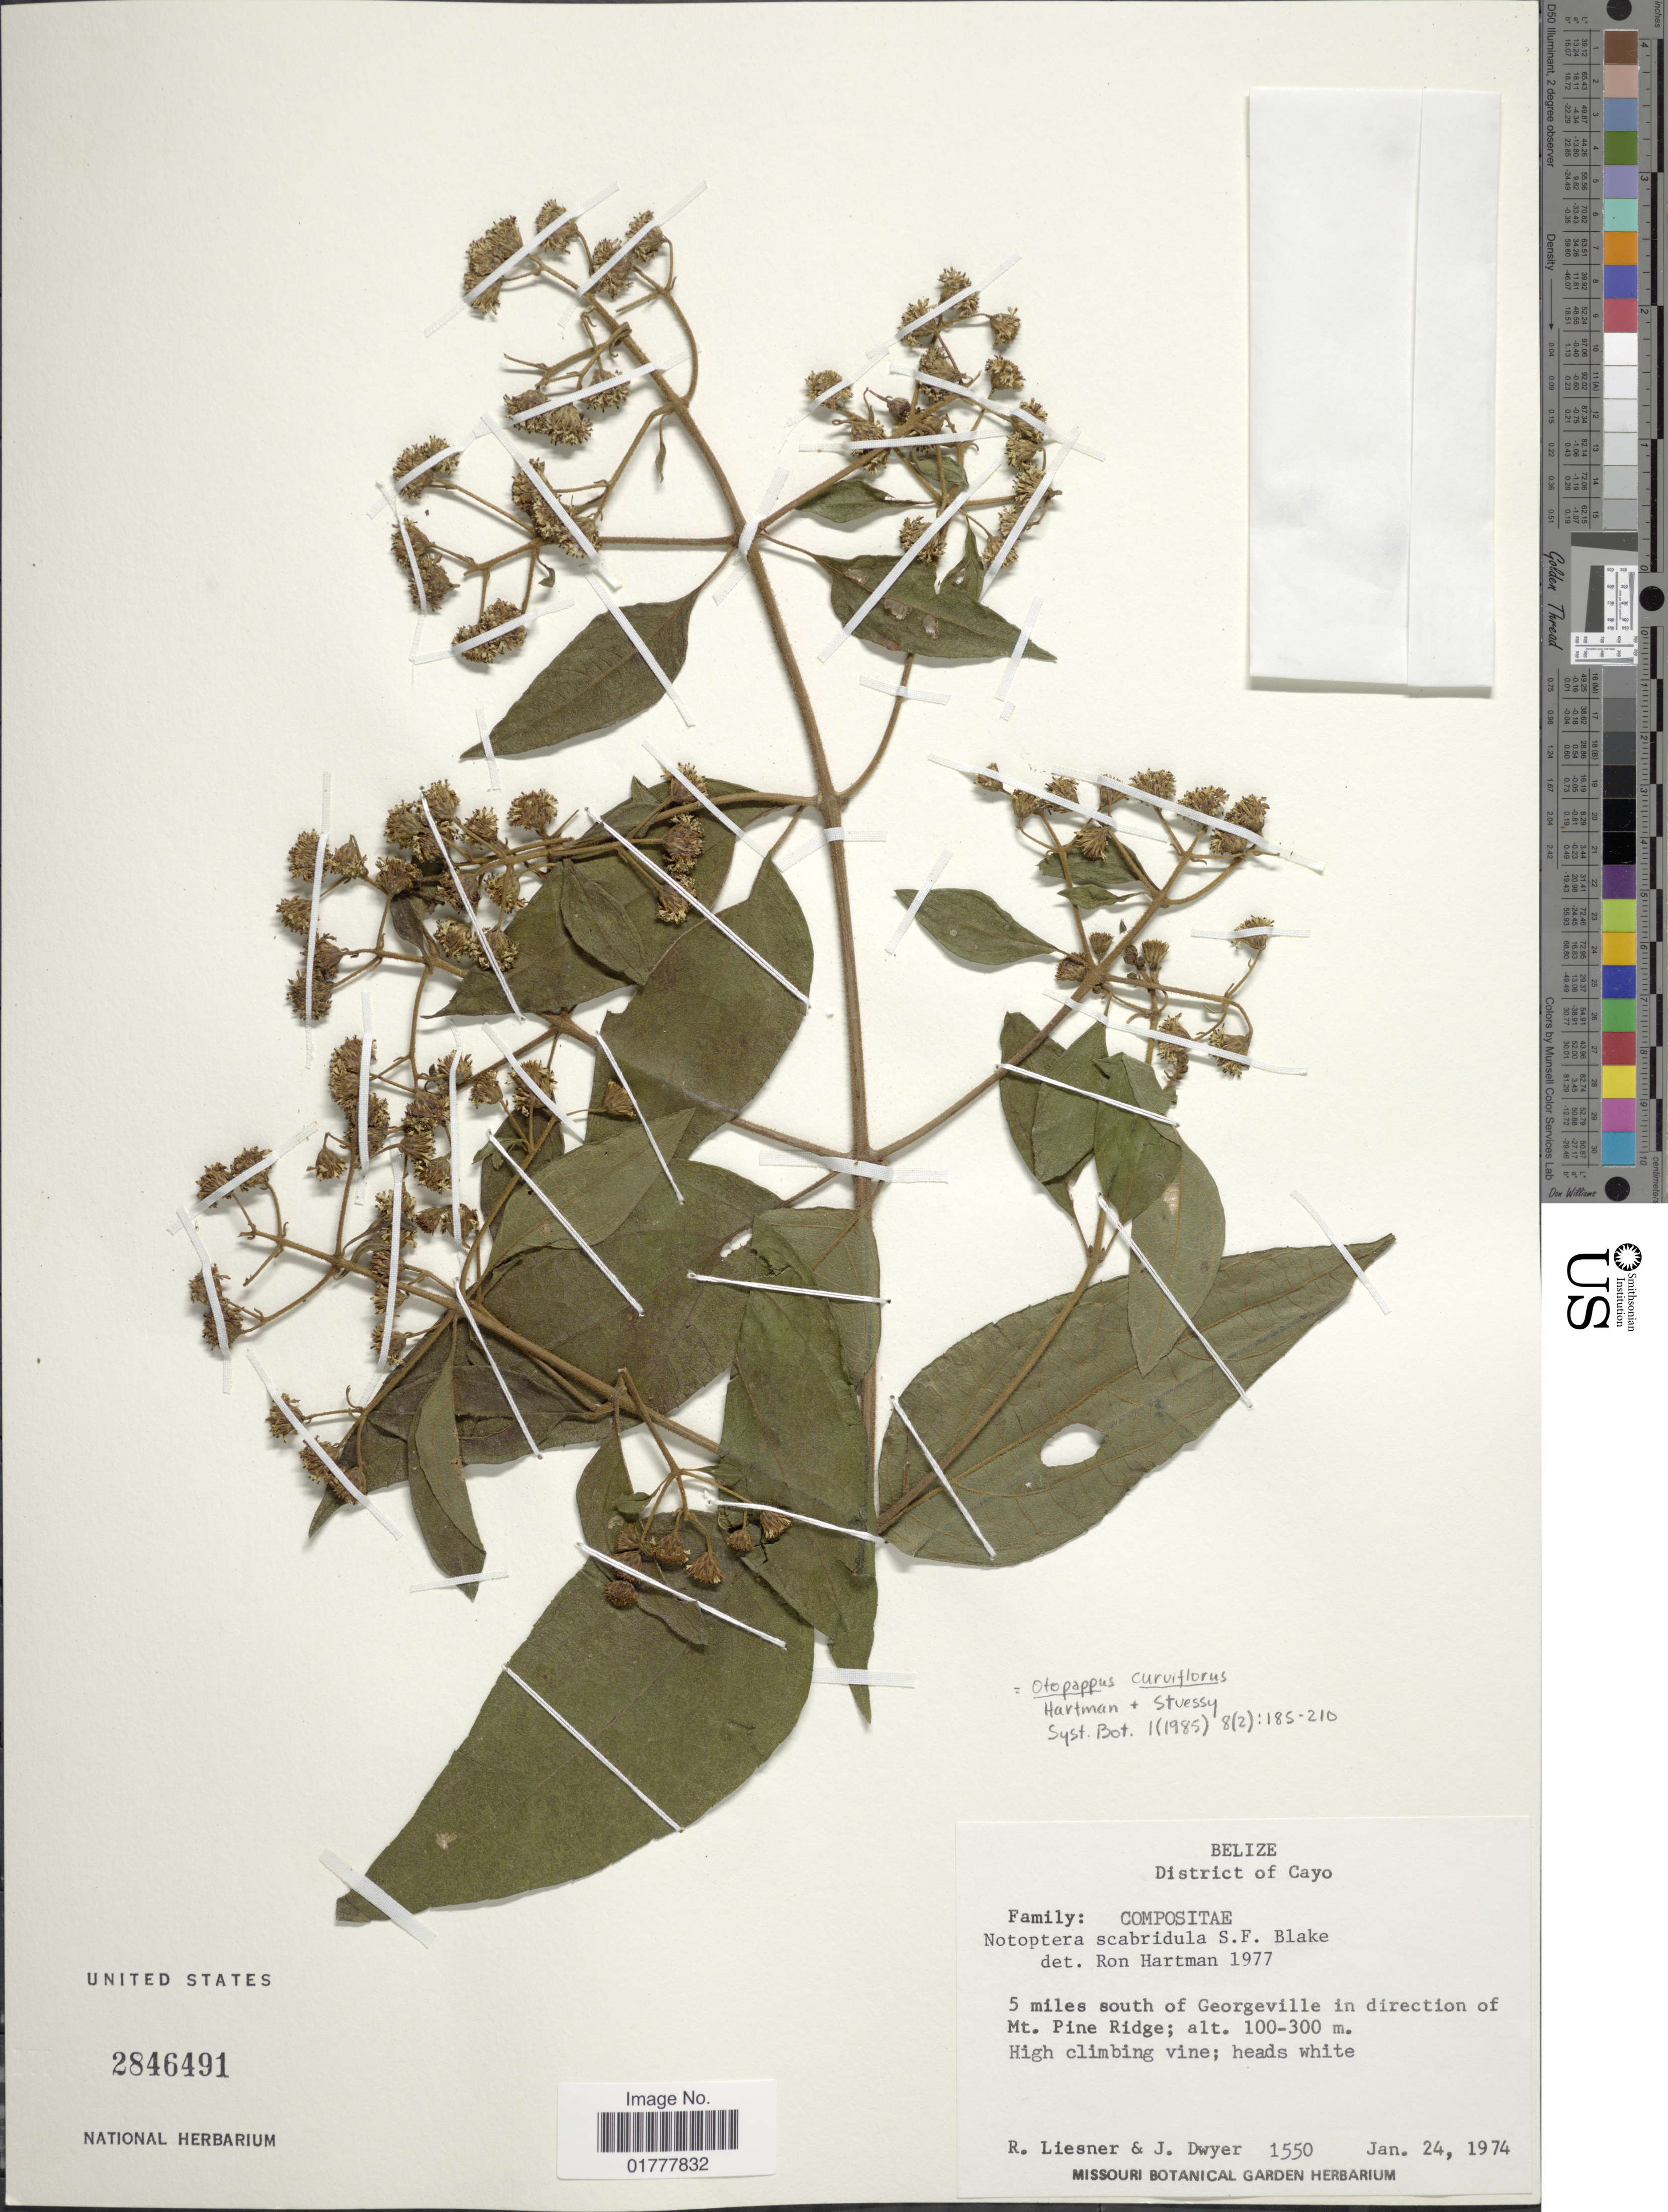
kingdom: Plantae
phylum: Tracheophyta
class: Magnoliopsida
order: Asterales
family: Asteraceae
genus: Otopappus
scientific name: Otopappus curviflorus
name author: (R. Br.) Hemsl.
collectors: R. L. Liesner & J. Dwyer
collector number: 1550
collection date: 1974-01-24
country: Belize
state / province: Cayo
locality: District of Cayo, 5 mile south of Georgeville in direction of Mt. Pine Ridge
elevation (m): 100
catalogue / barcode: US 2846491